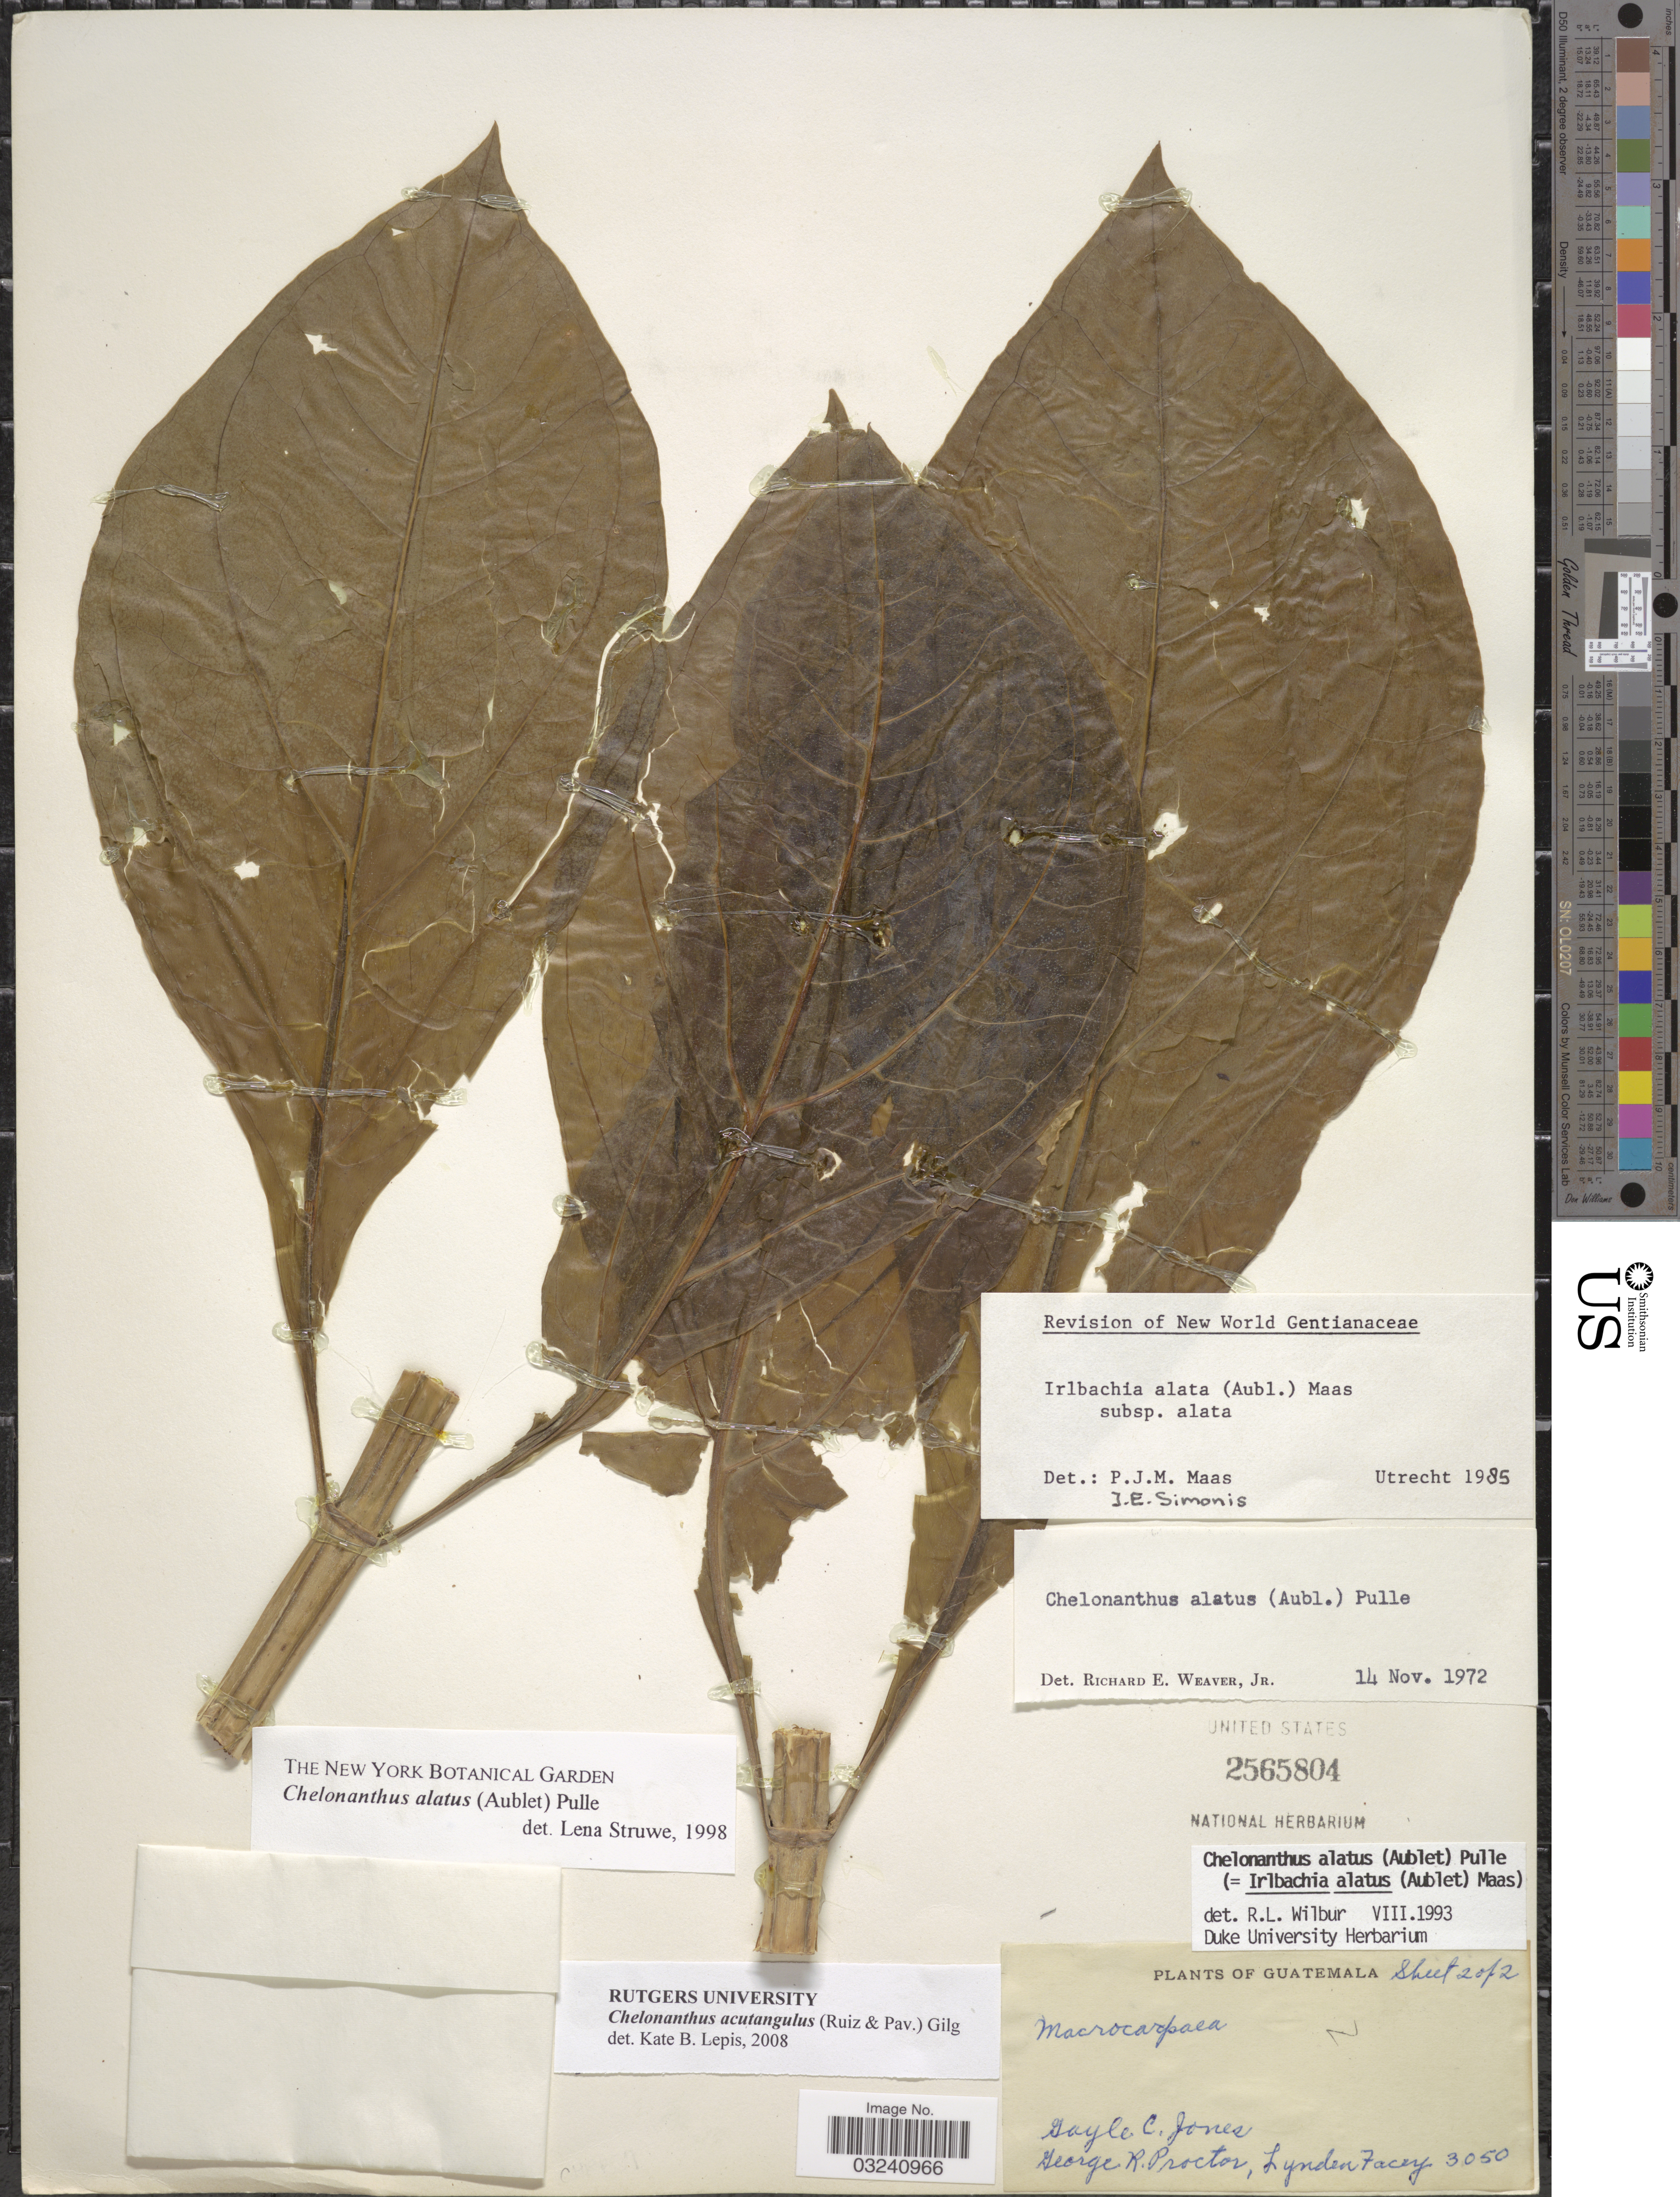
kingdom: Plantae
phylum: Tracheophyta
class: Magnoliopsida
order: Gentianales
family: Gentianaceae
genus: Chelonanthus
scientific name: Chelonanthus acutangulus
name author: (Ruiz & Pav.) Gilg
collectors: G. C. Jones, G. Proctor & L. Facey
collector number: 3050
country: Guatemala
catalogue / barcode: US 2565804